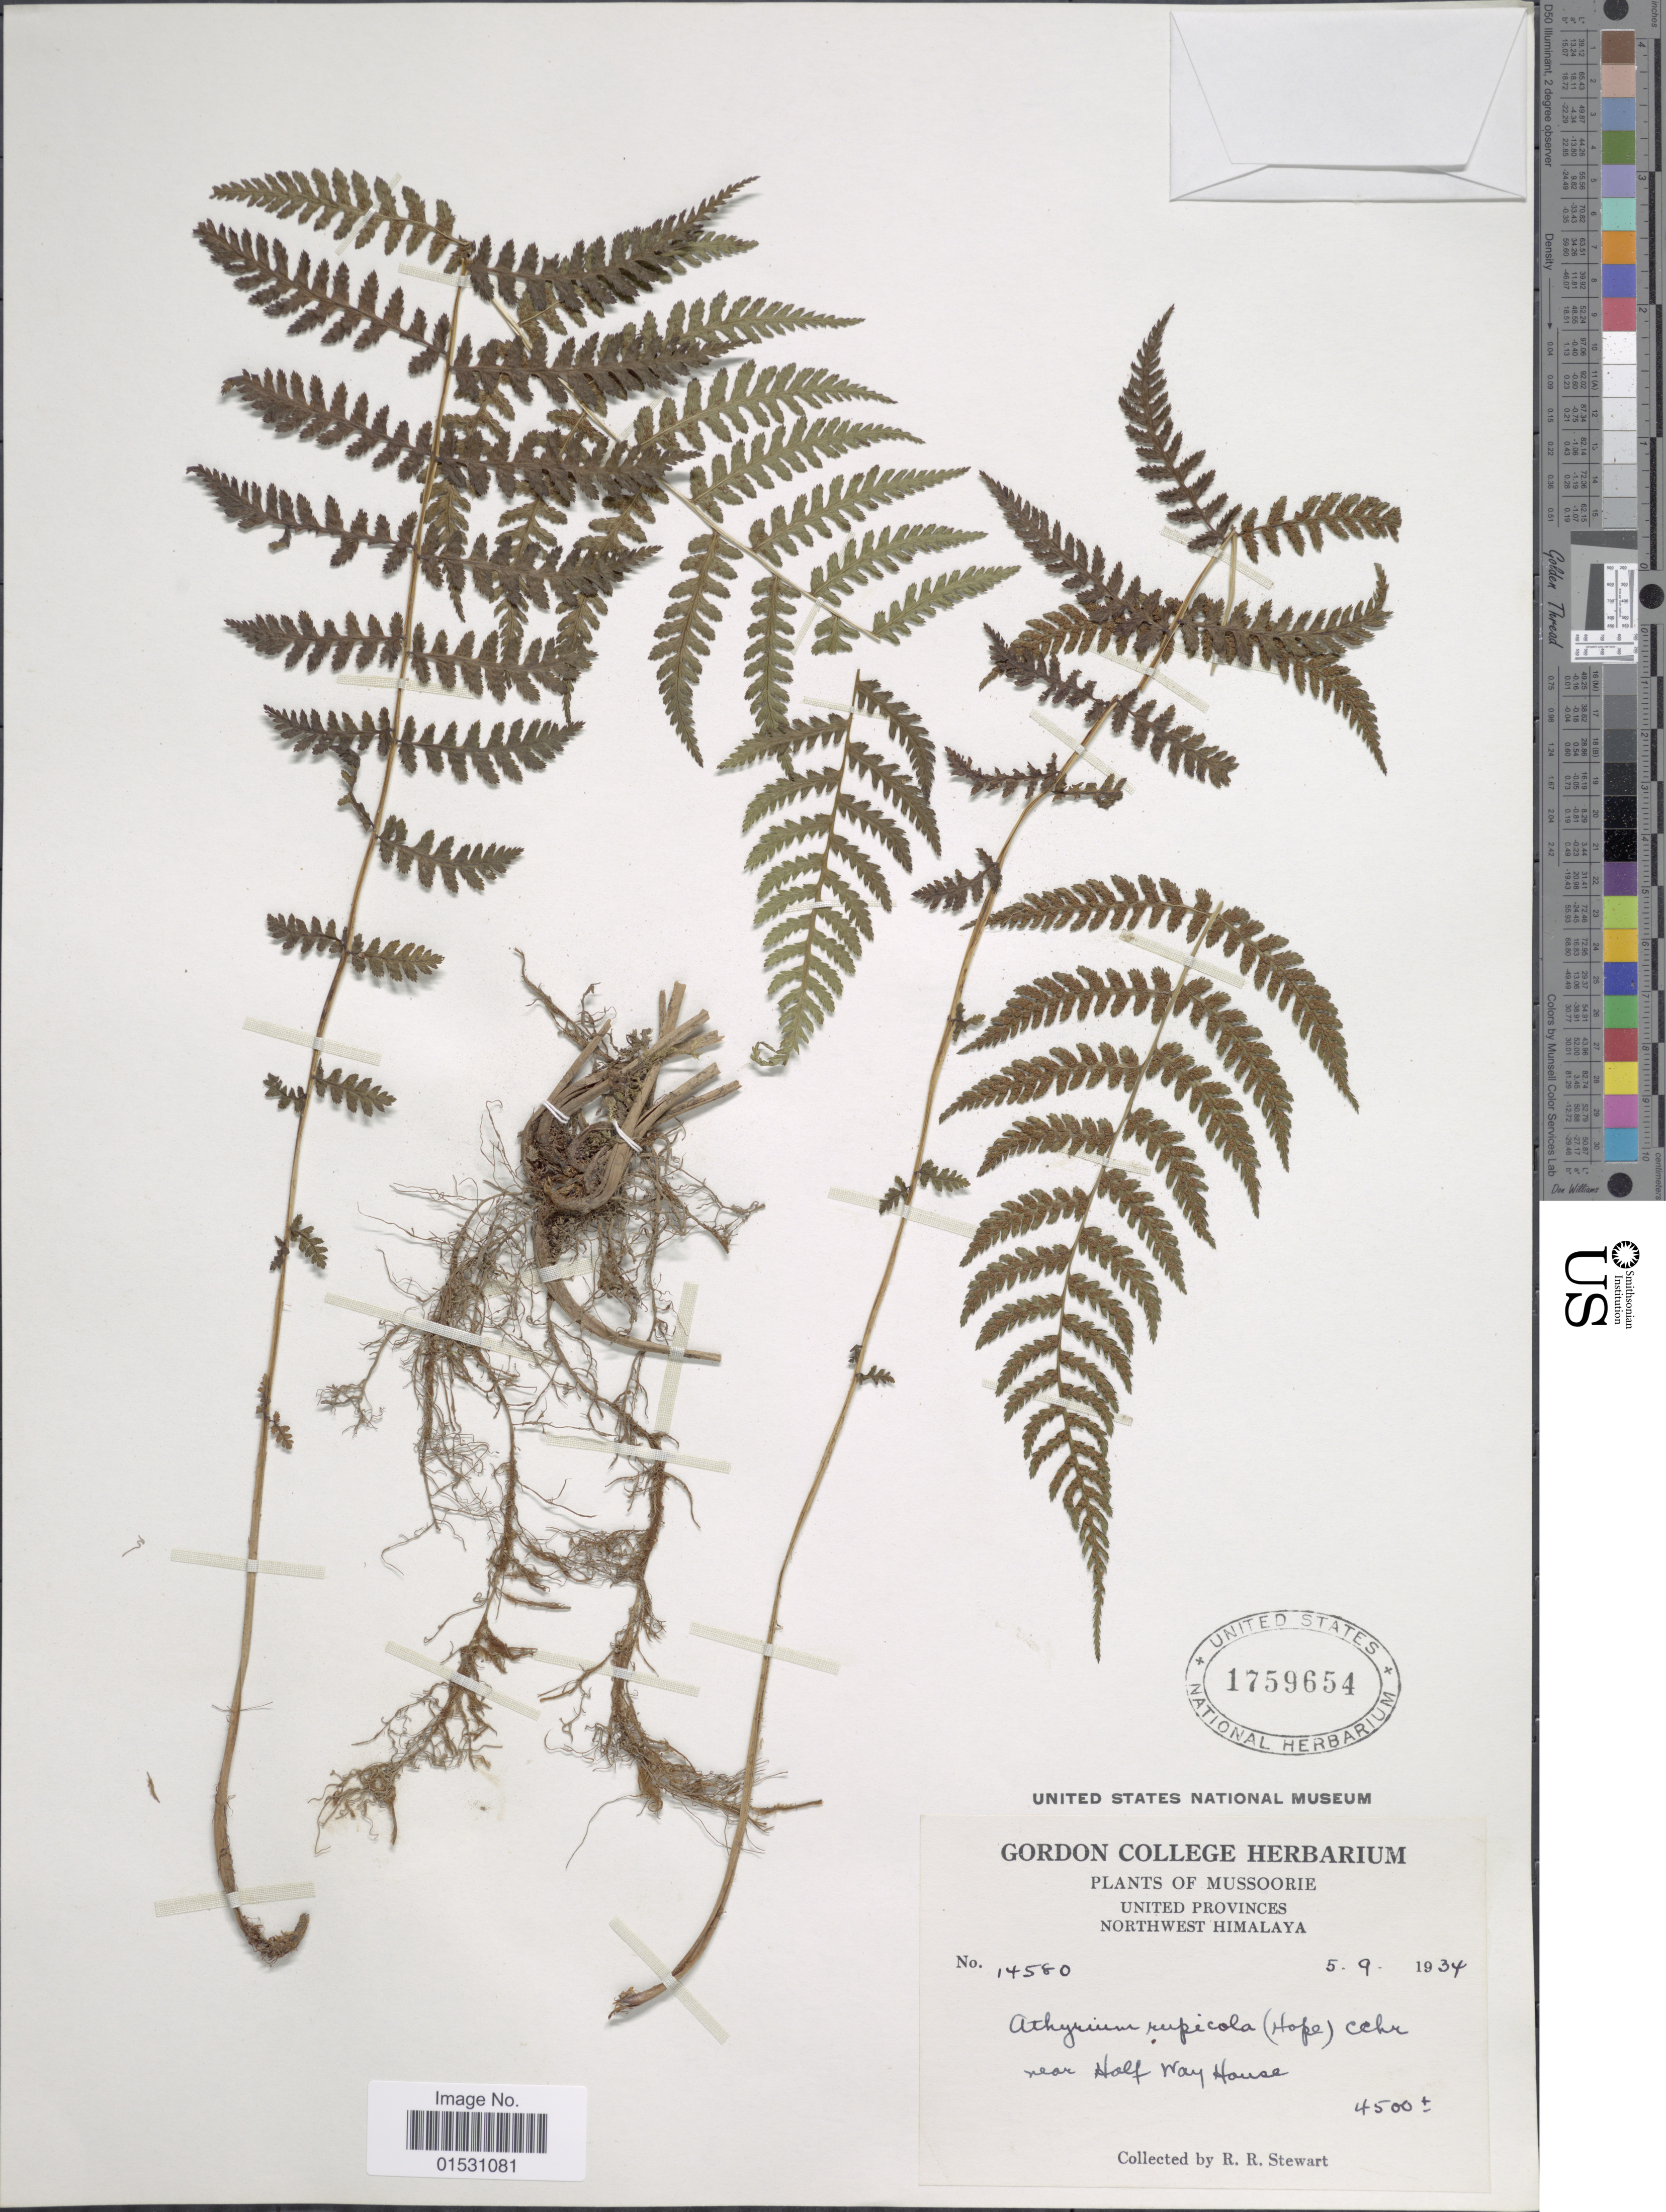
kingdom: Plantae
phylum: Tracheophyta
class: Polypodiopsida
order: Polypodiales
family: Athyriaceae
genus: Athyrium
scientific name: Athyrium rupicola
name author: (C. Hope) C. Chr.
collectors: R. R. Stewart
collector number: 14580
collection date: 1934-09-05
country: India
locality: Mussoorie. United Provinces. Northwest Himalaya. Near Half Way House.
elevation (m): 1372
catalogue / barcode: US 1759654